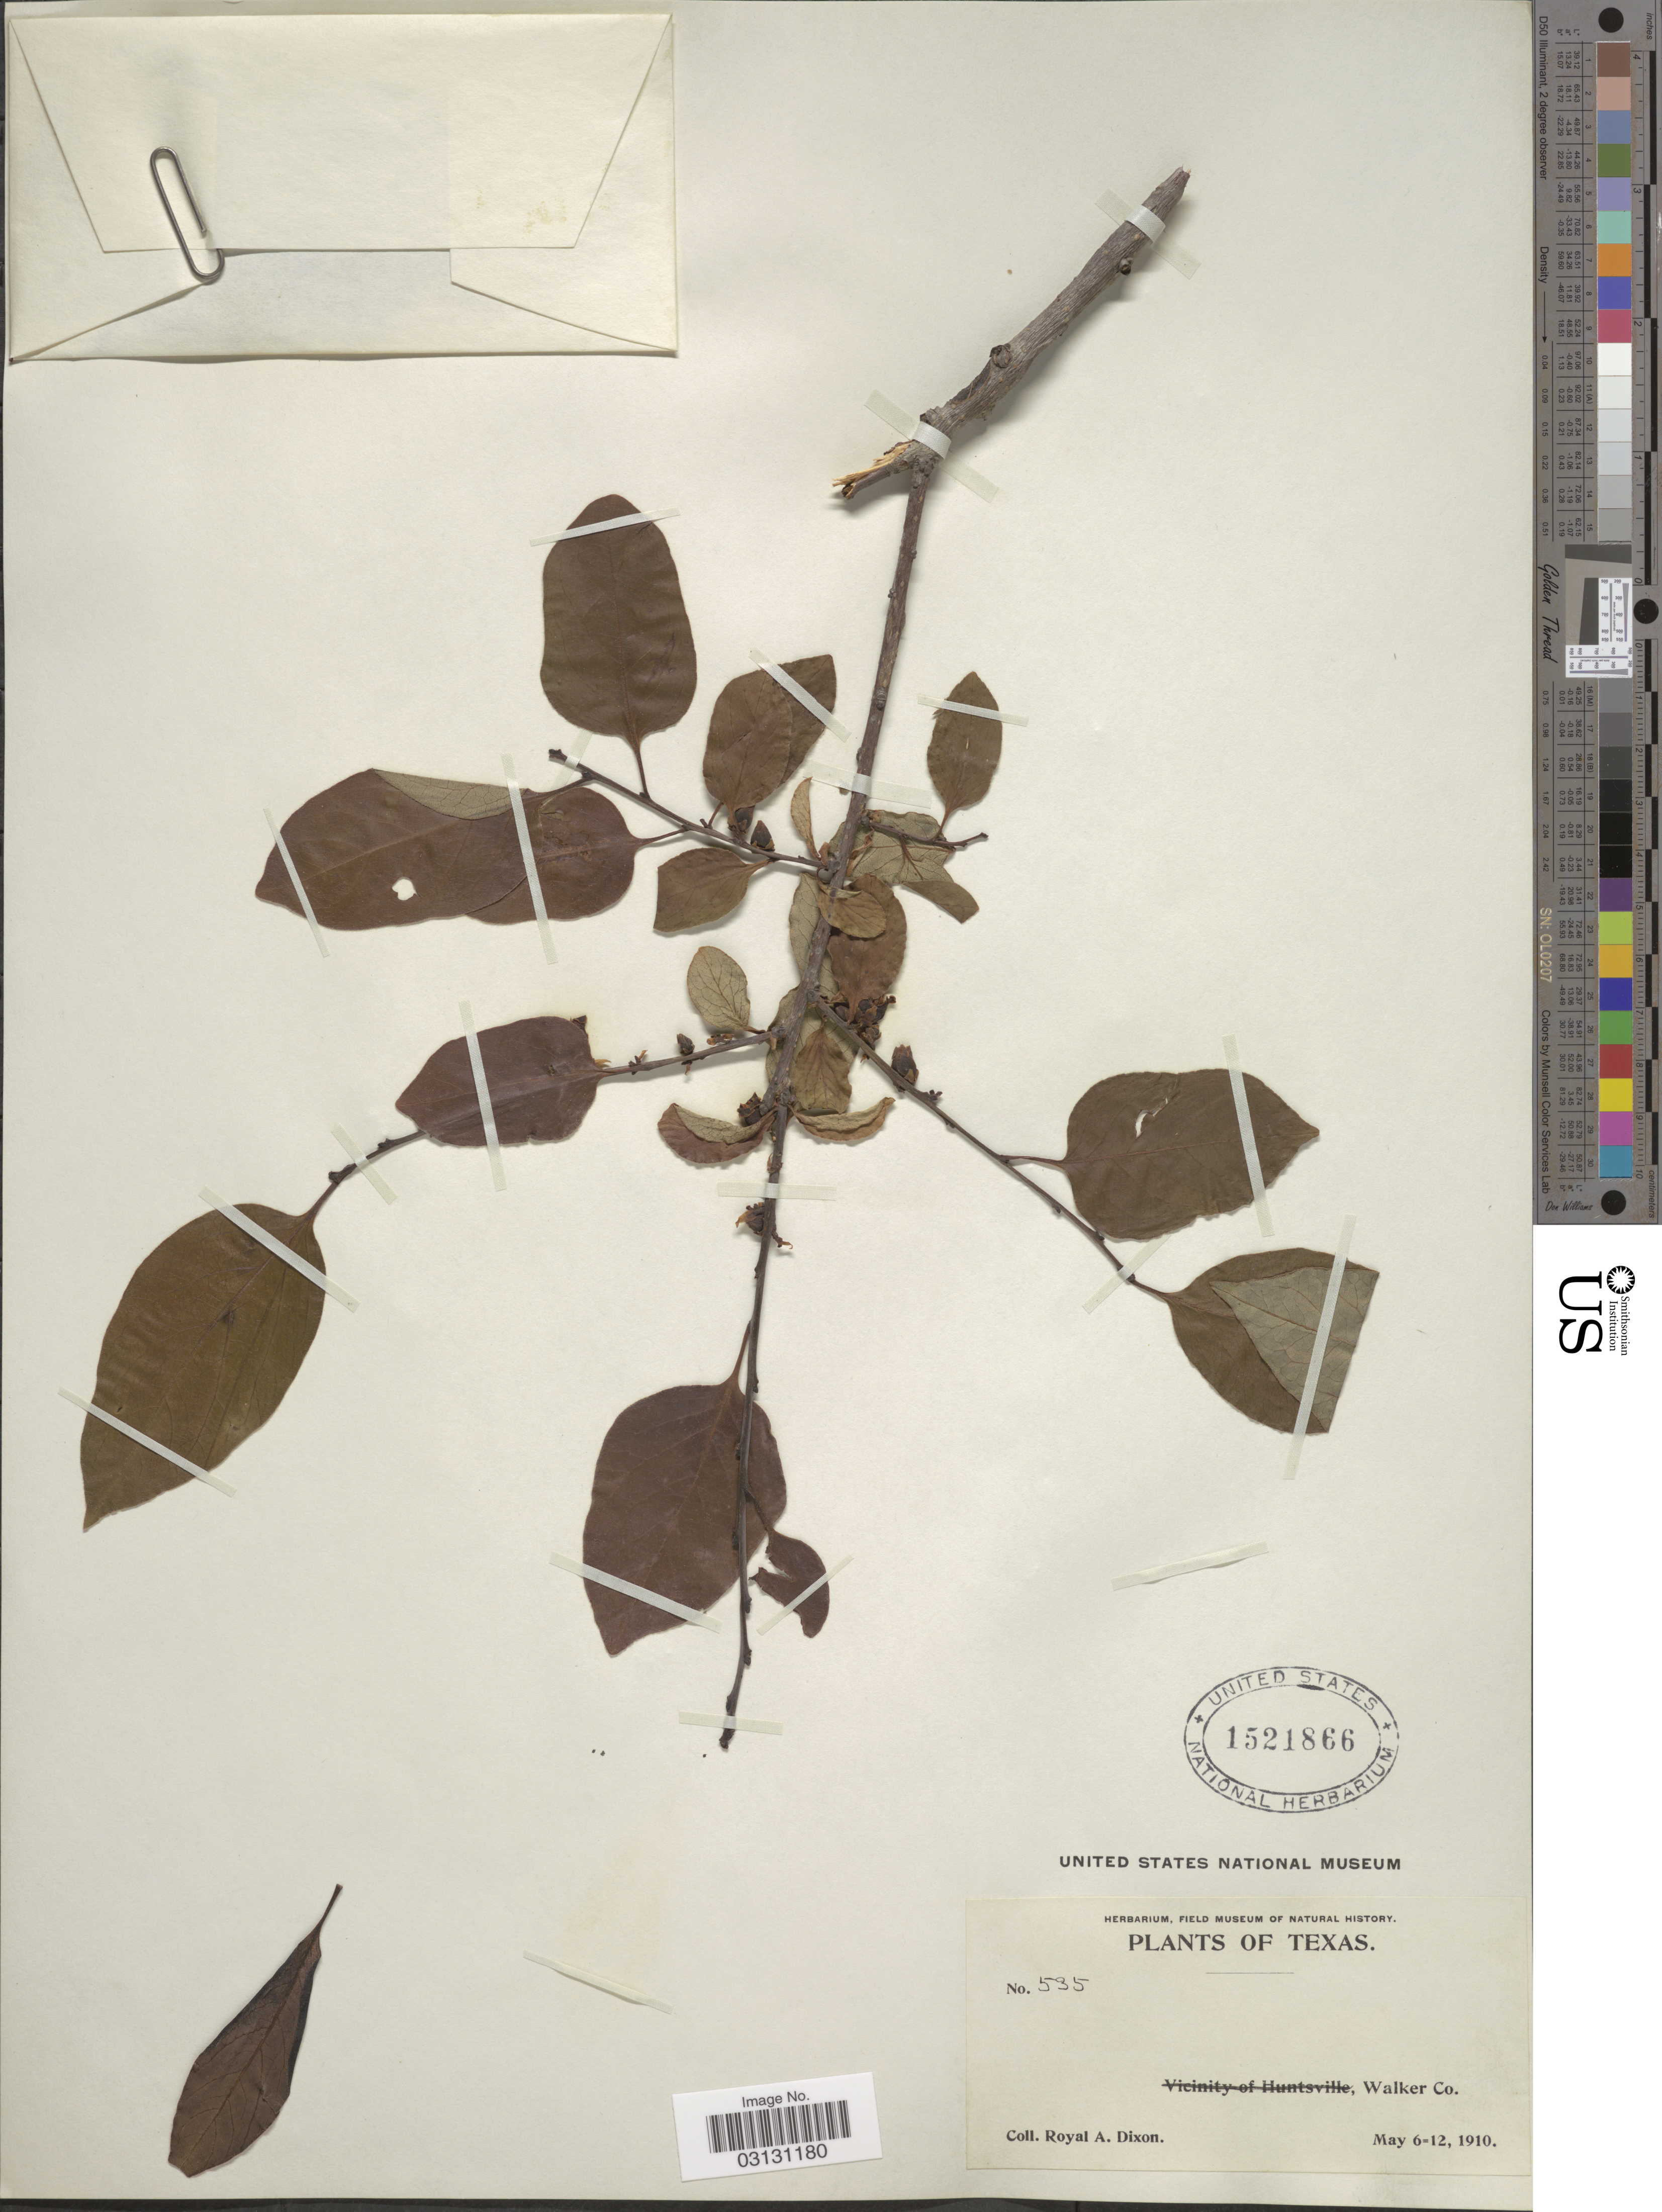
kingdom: Plantae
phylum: Tracheophyta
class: Magnoliopsida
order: Ericales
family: Ebenaceae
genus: Diospyros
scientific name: Diospyros virginiana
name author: L.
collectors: R. A. Dixon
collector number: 535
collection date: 1910-05-06/1910-05-12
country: United States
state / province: Texas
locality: Walker Co.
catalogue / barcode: US 1521866